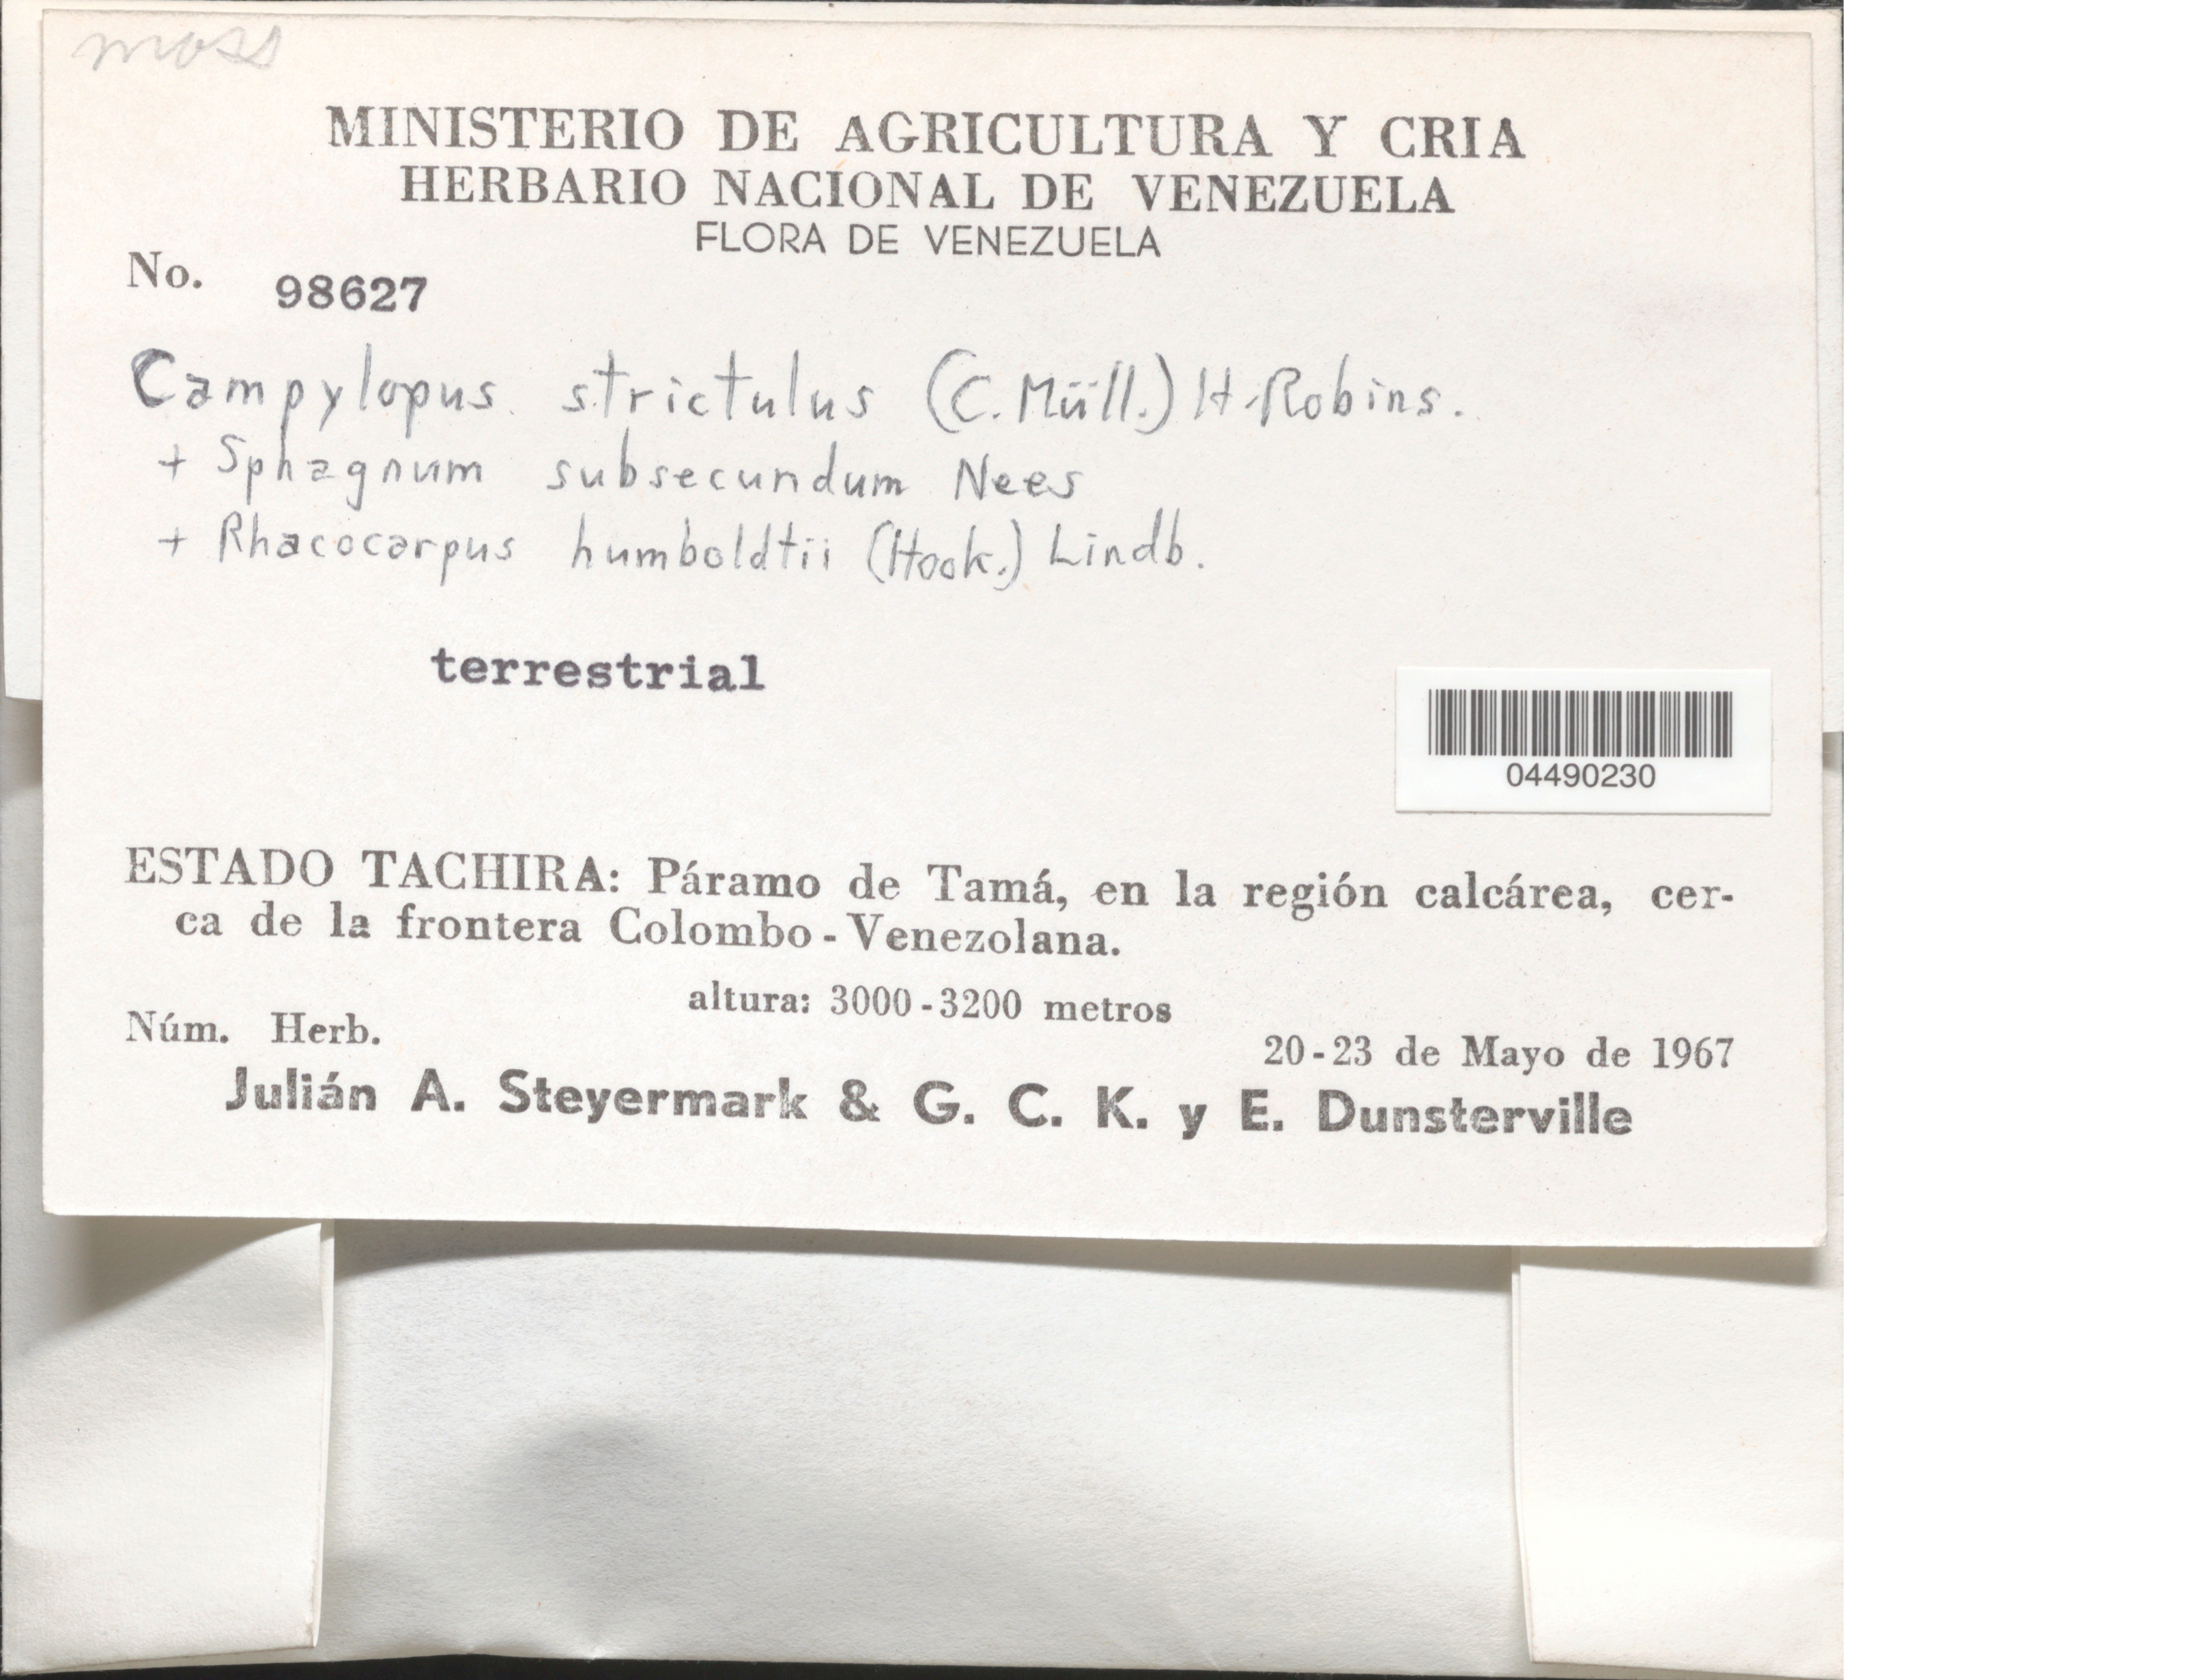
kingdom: Plantae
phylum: Bryophyta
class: Bryopsida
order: Dicranales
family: Leucobryaceae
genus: Campylopus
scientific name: Campylopus sp.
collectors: J. Steyermark, G. C. K. Dunsterville & E. Dunsterville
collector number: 98627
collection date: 1967-05-20/1967-05-23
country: Venezuela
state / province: Tachira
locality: Páramo de Tamá, en la región calcárea, cerca de la frontera Colombo-Venezolana.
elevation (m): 3000